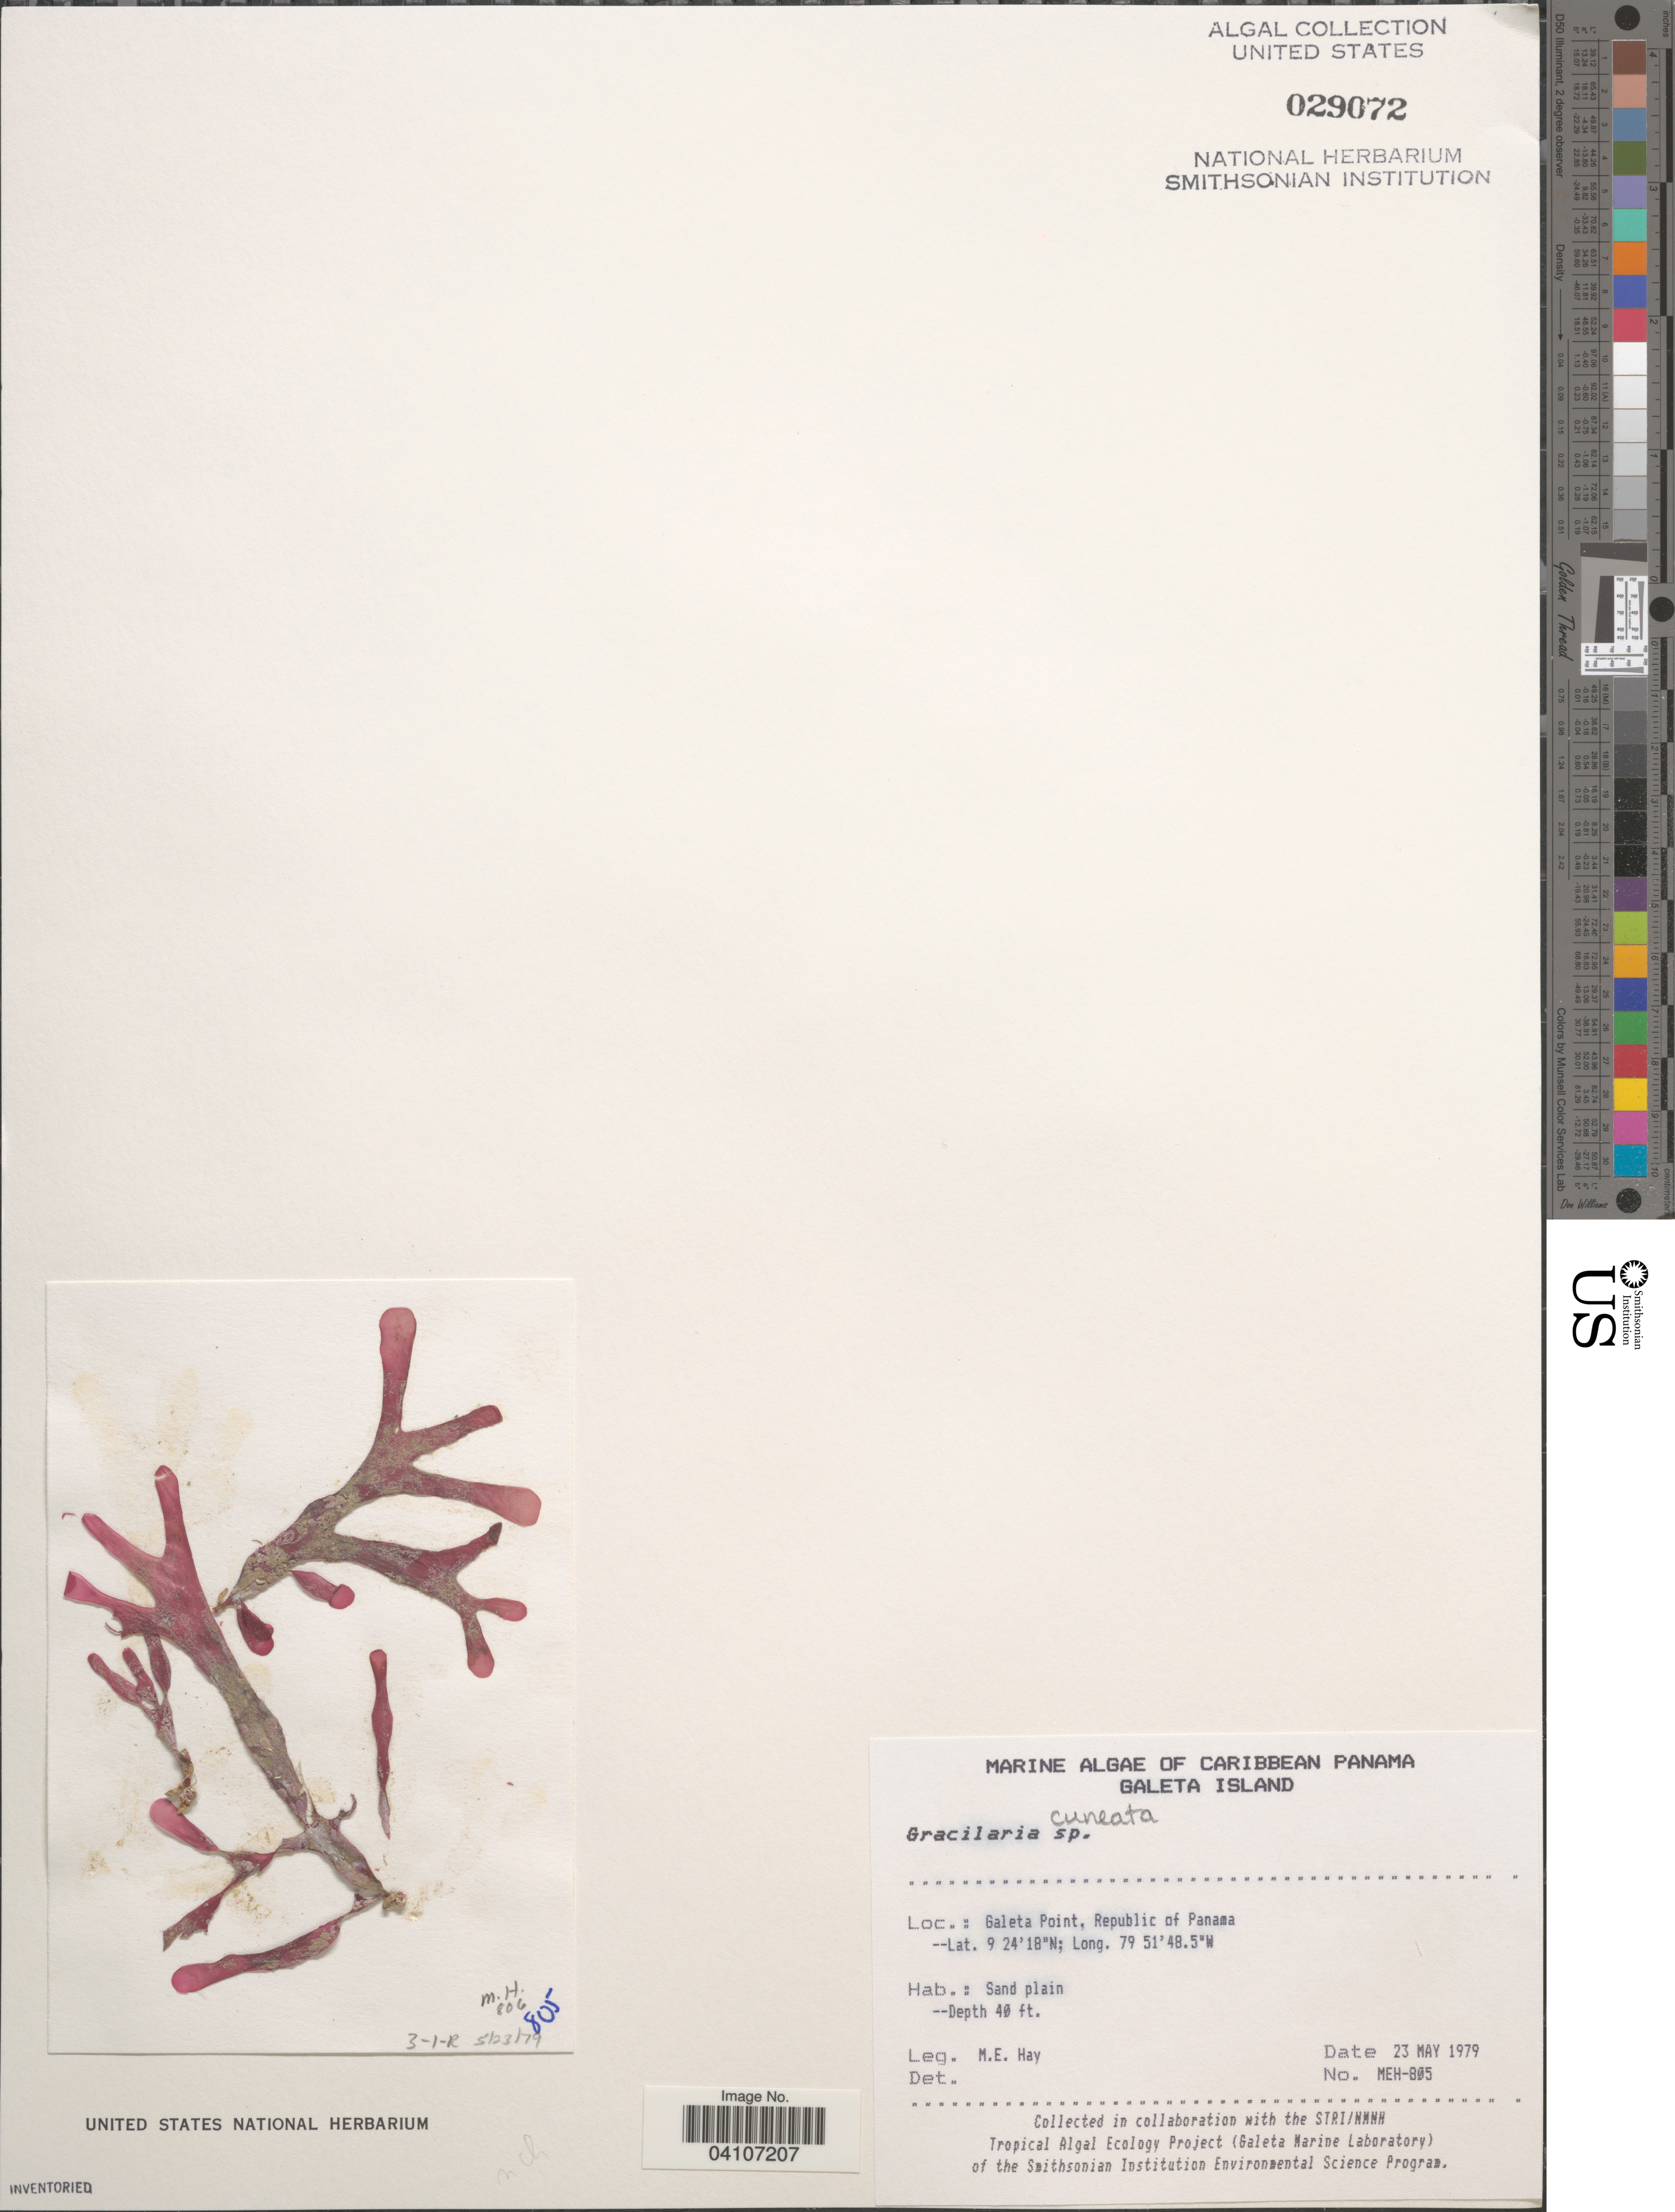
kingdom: Plantae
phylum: Rhodophyta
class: Florideophyceae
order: Gracilariales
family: Gracilariaceae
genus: Gracilaria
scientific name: Gracilaria cuneata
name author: Aresch.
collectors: M. E. Hay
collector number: MEH-805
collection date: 1979-05-23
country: Panama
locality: Caribbean Panama. Galeta Island. Galeta Point, Republic of Panama.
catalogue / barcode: US 29072